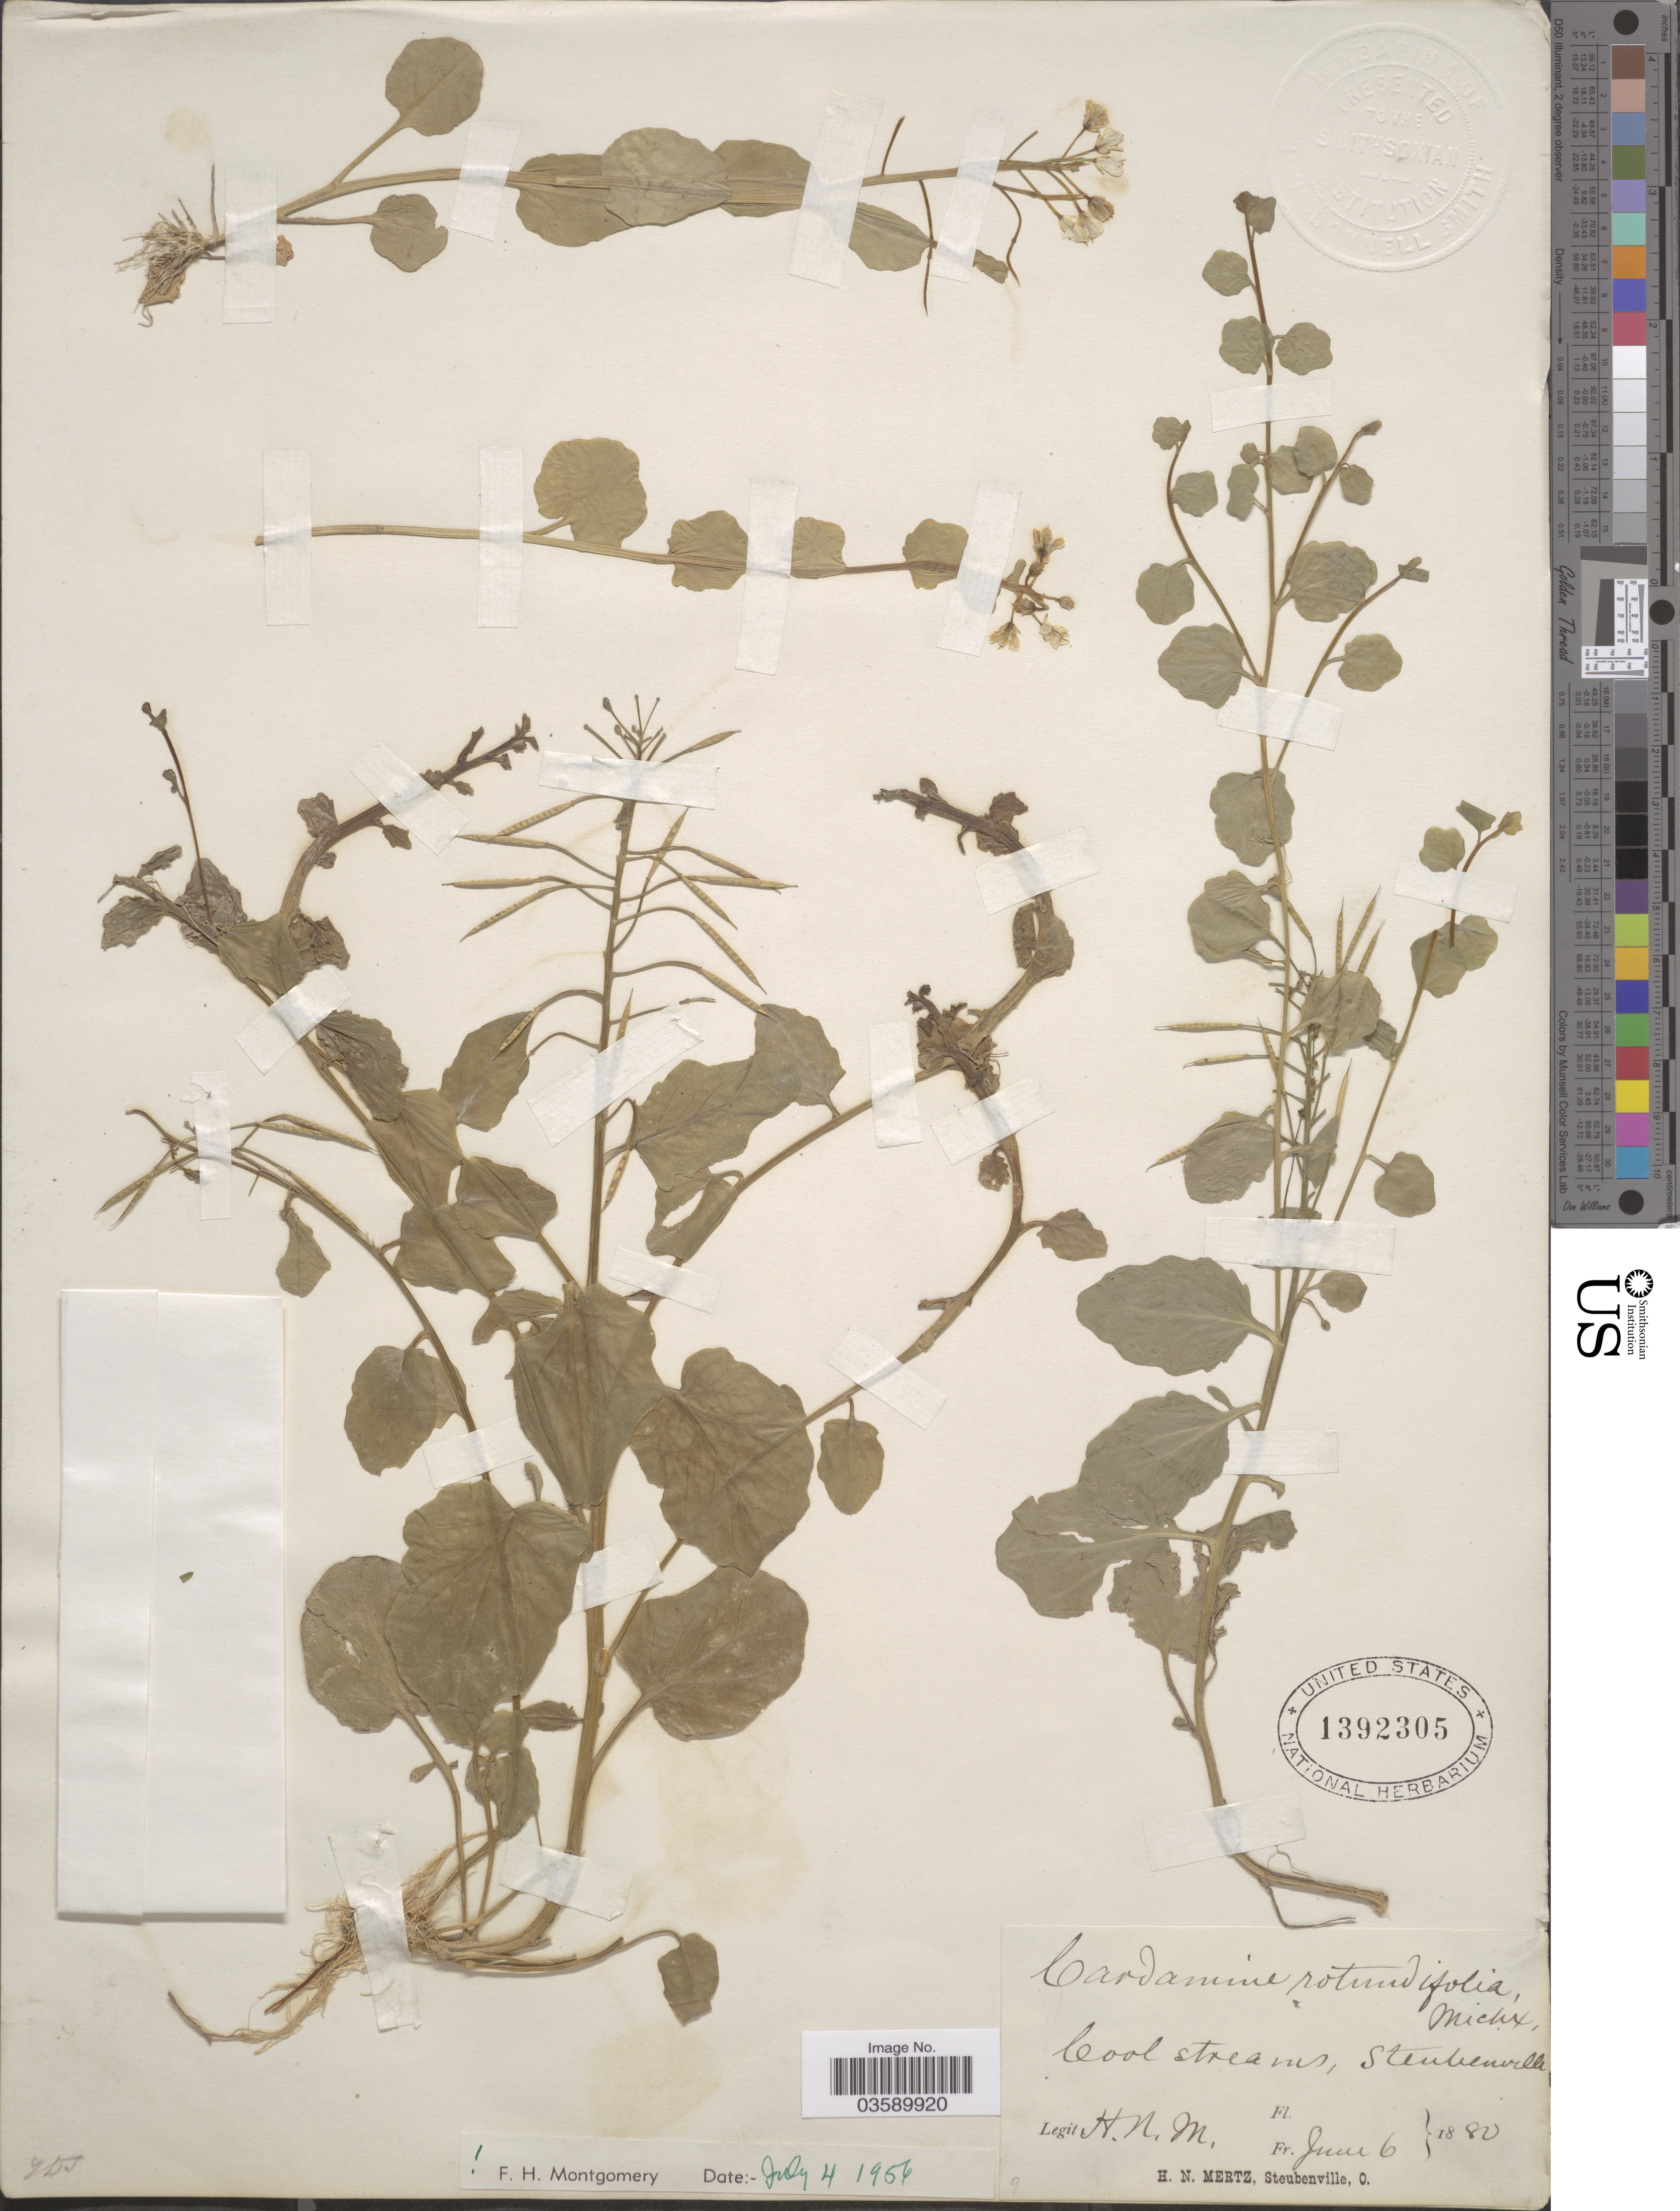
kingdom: Plantae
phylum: Tracheophyta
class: Magnoliopsida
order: Brassicales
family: Brassicaceae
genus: Cardamine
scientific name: Cardamine rotundifolia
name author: Michx.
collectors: H. Mertz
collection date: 1880-06-06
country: United States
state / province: Ohio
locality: Cool stream, Steubenville.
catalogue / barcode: US 1392305